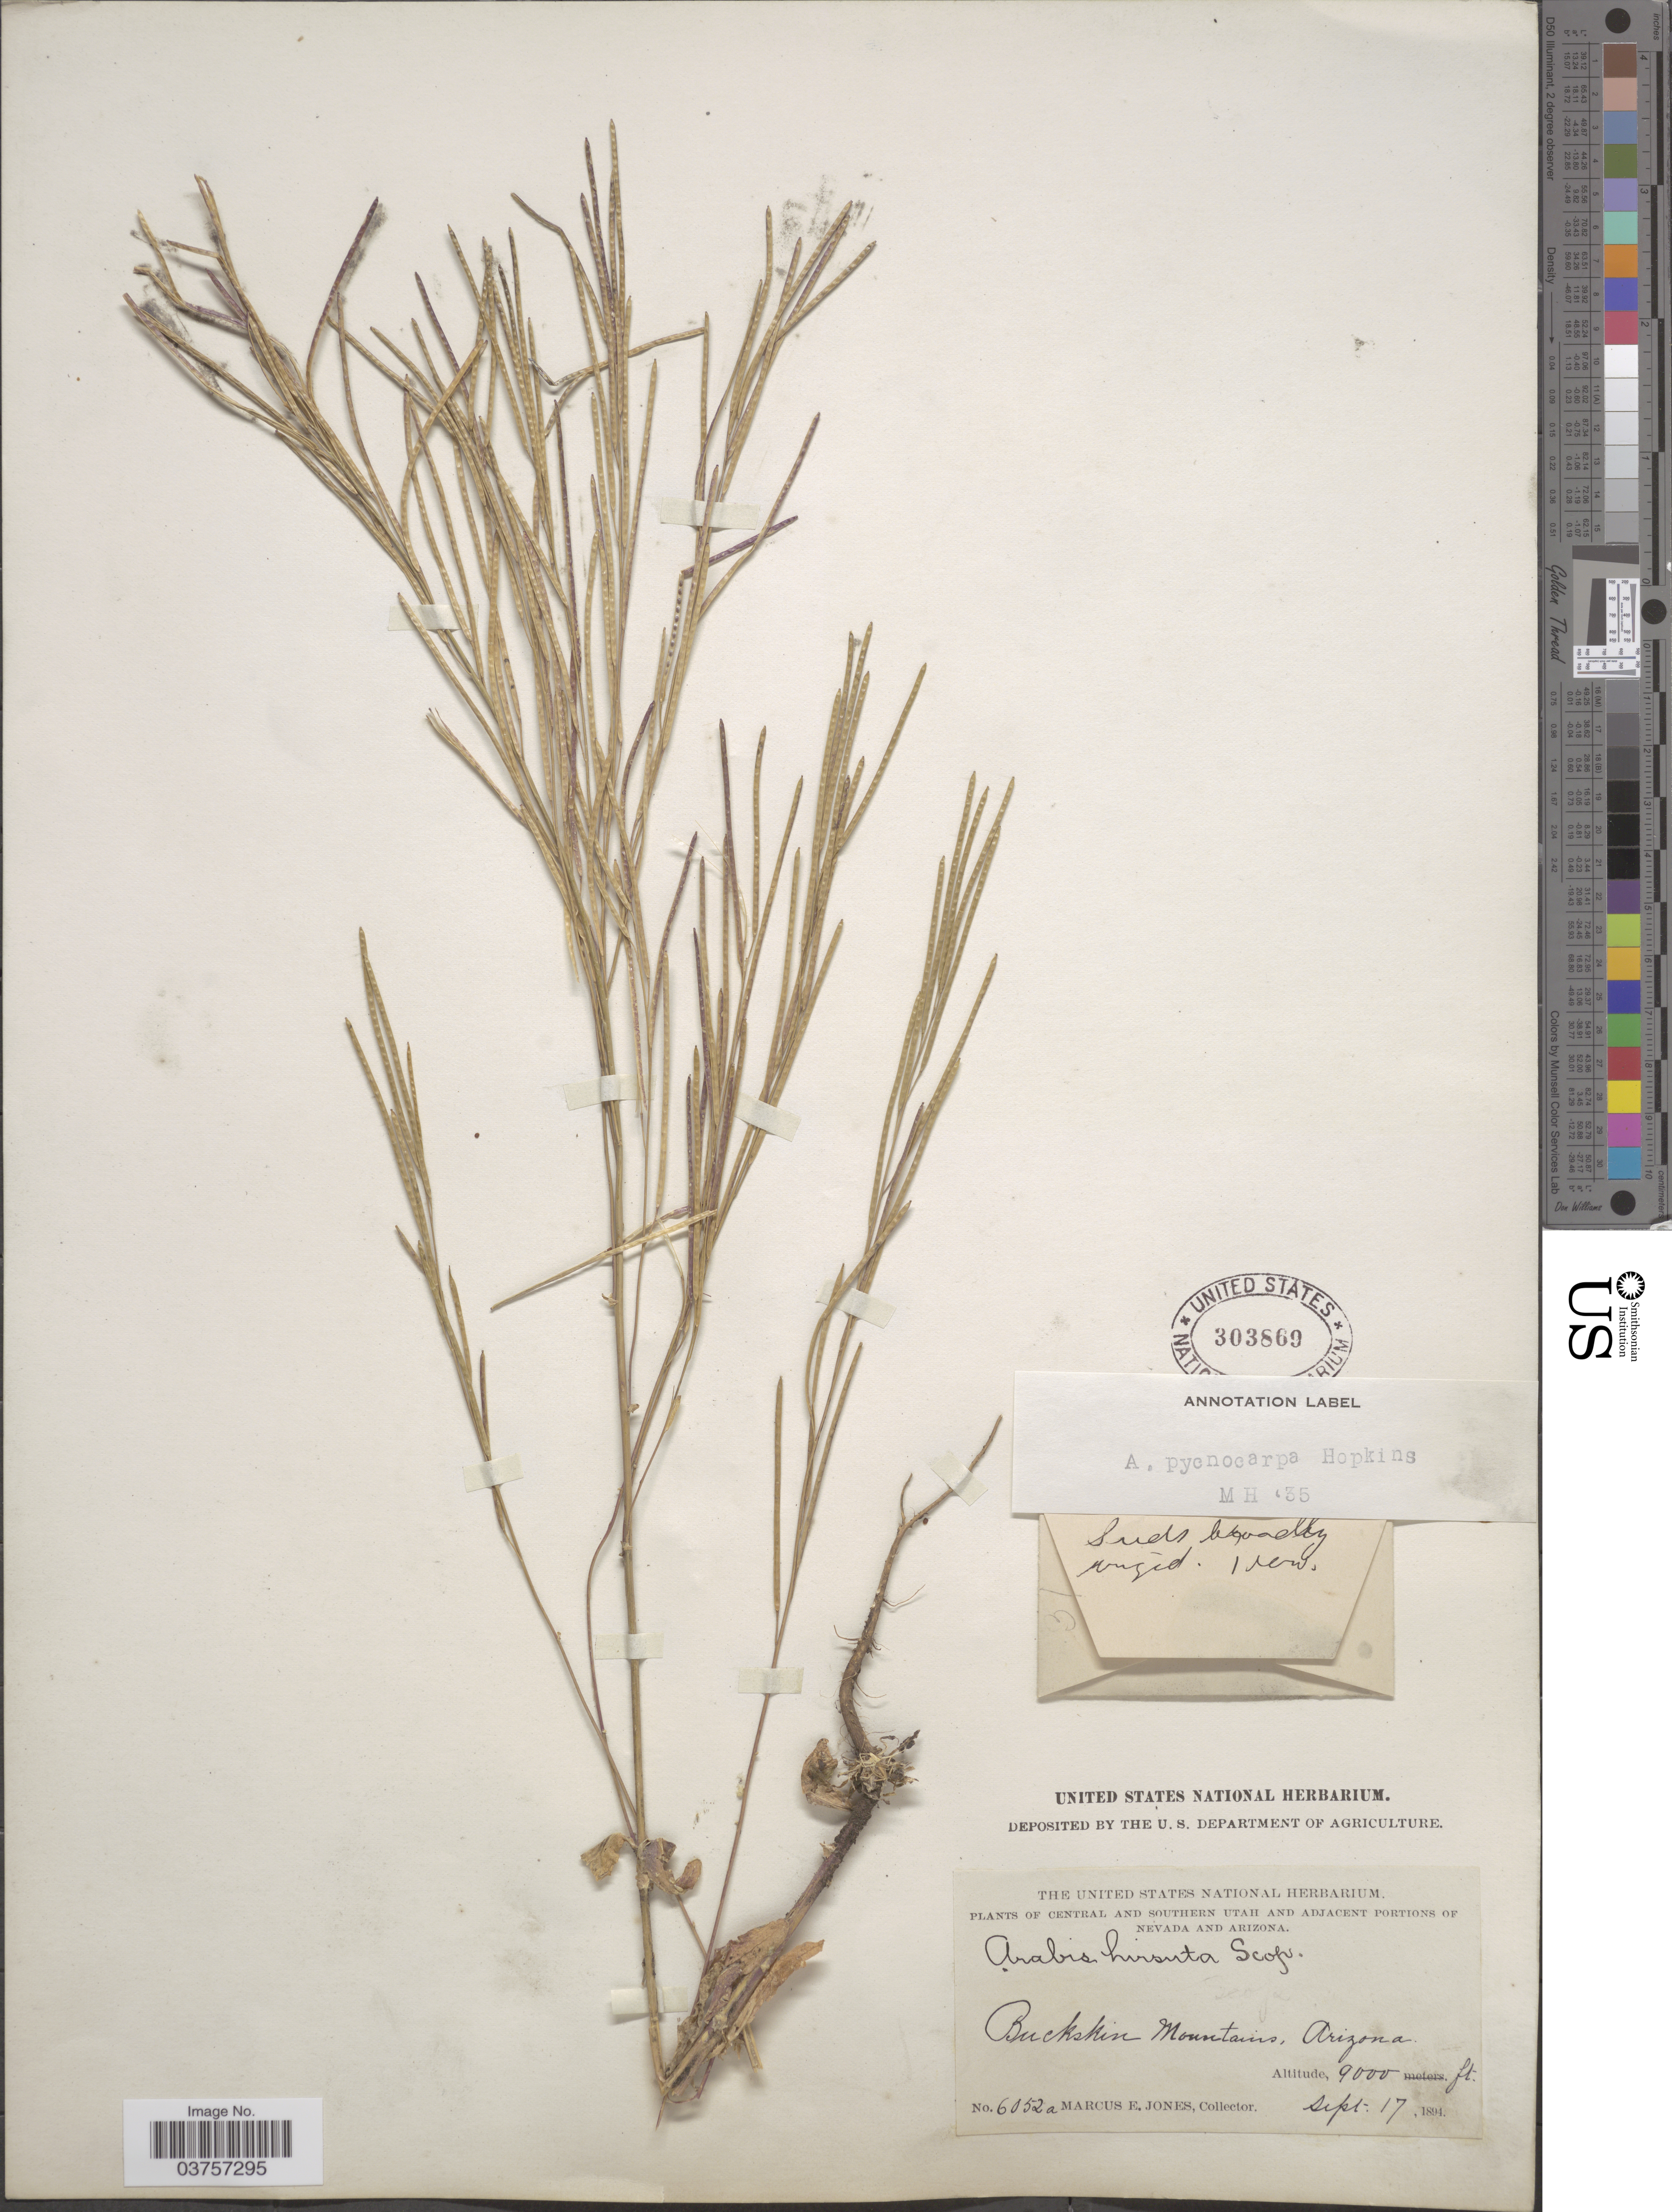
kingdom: Plantae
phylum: Tracheophyta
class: Magnoliopsida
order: Brassicales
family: Brassicaceae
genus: Arabis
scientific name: Arabis hirsuta var. pycnocarpa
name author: M. Hopkins & Rollins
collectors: M. E. Jones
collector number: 6052a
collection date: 1894-09-17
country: United States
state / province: Arizona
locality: Buckskin Mountains.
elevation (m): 2743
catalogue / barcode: US 303869